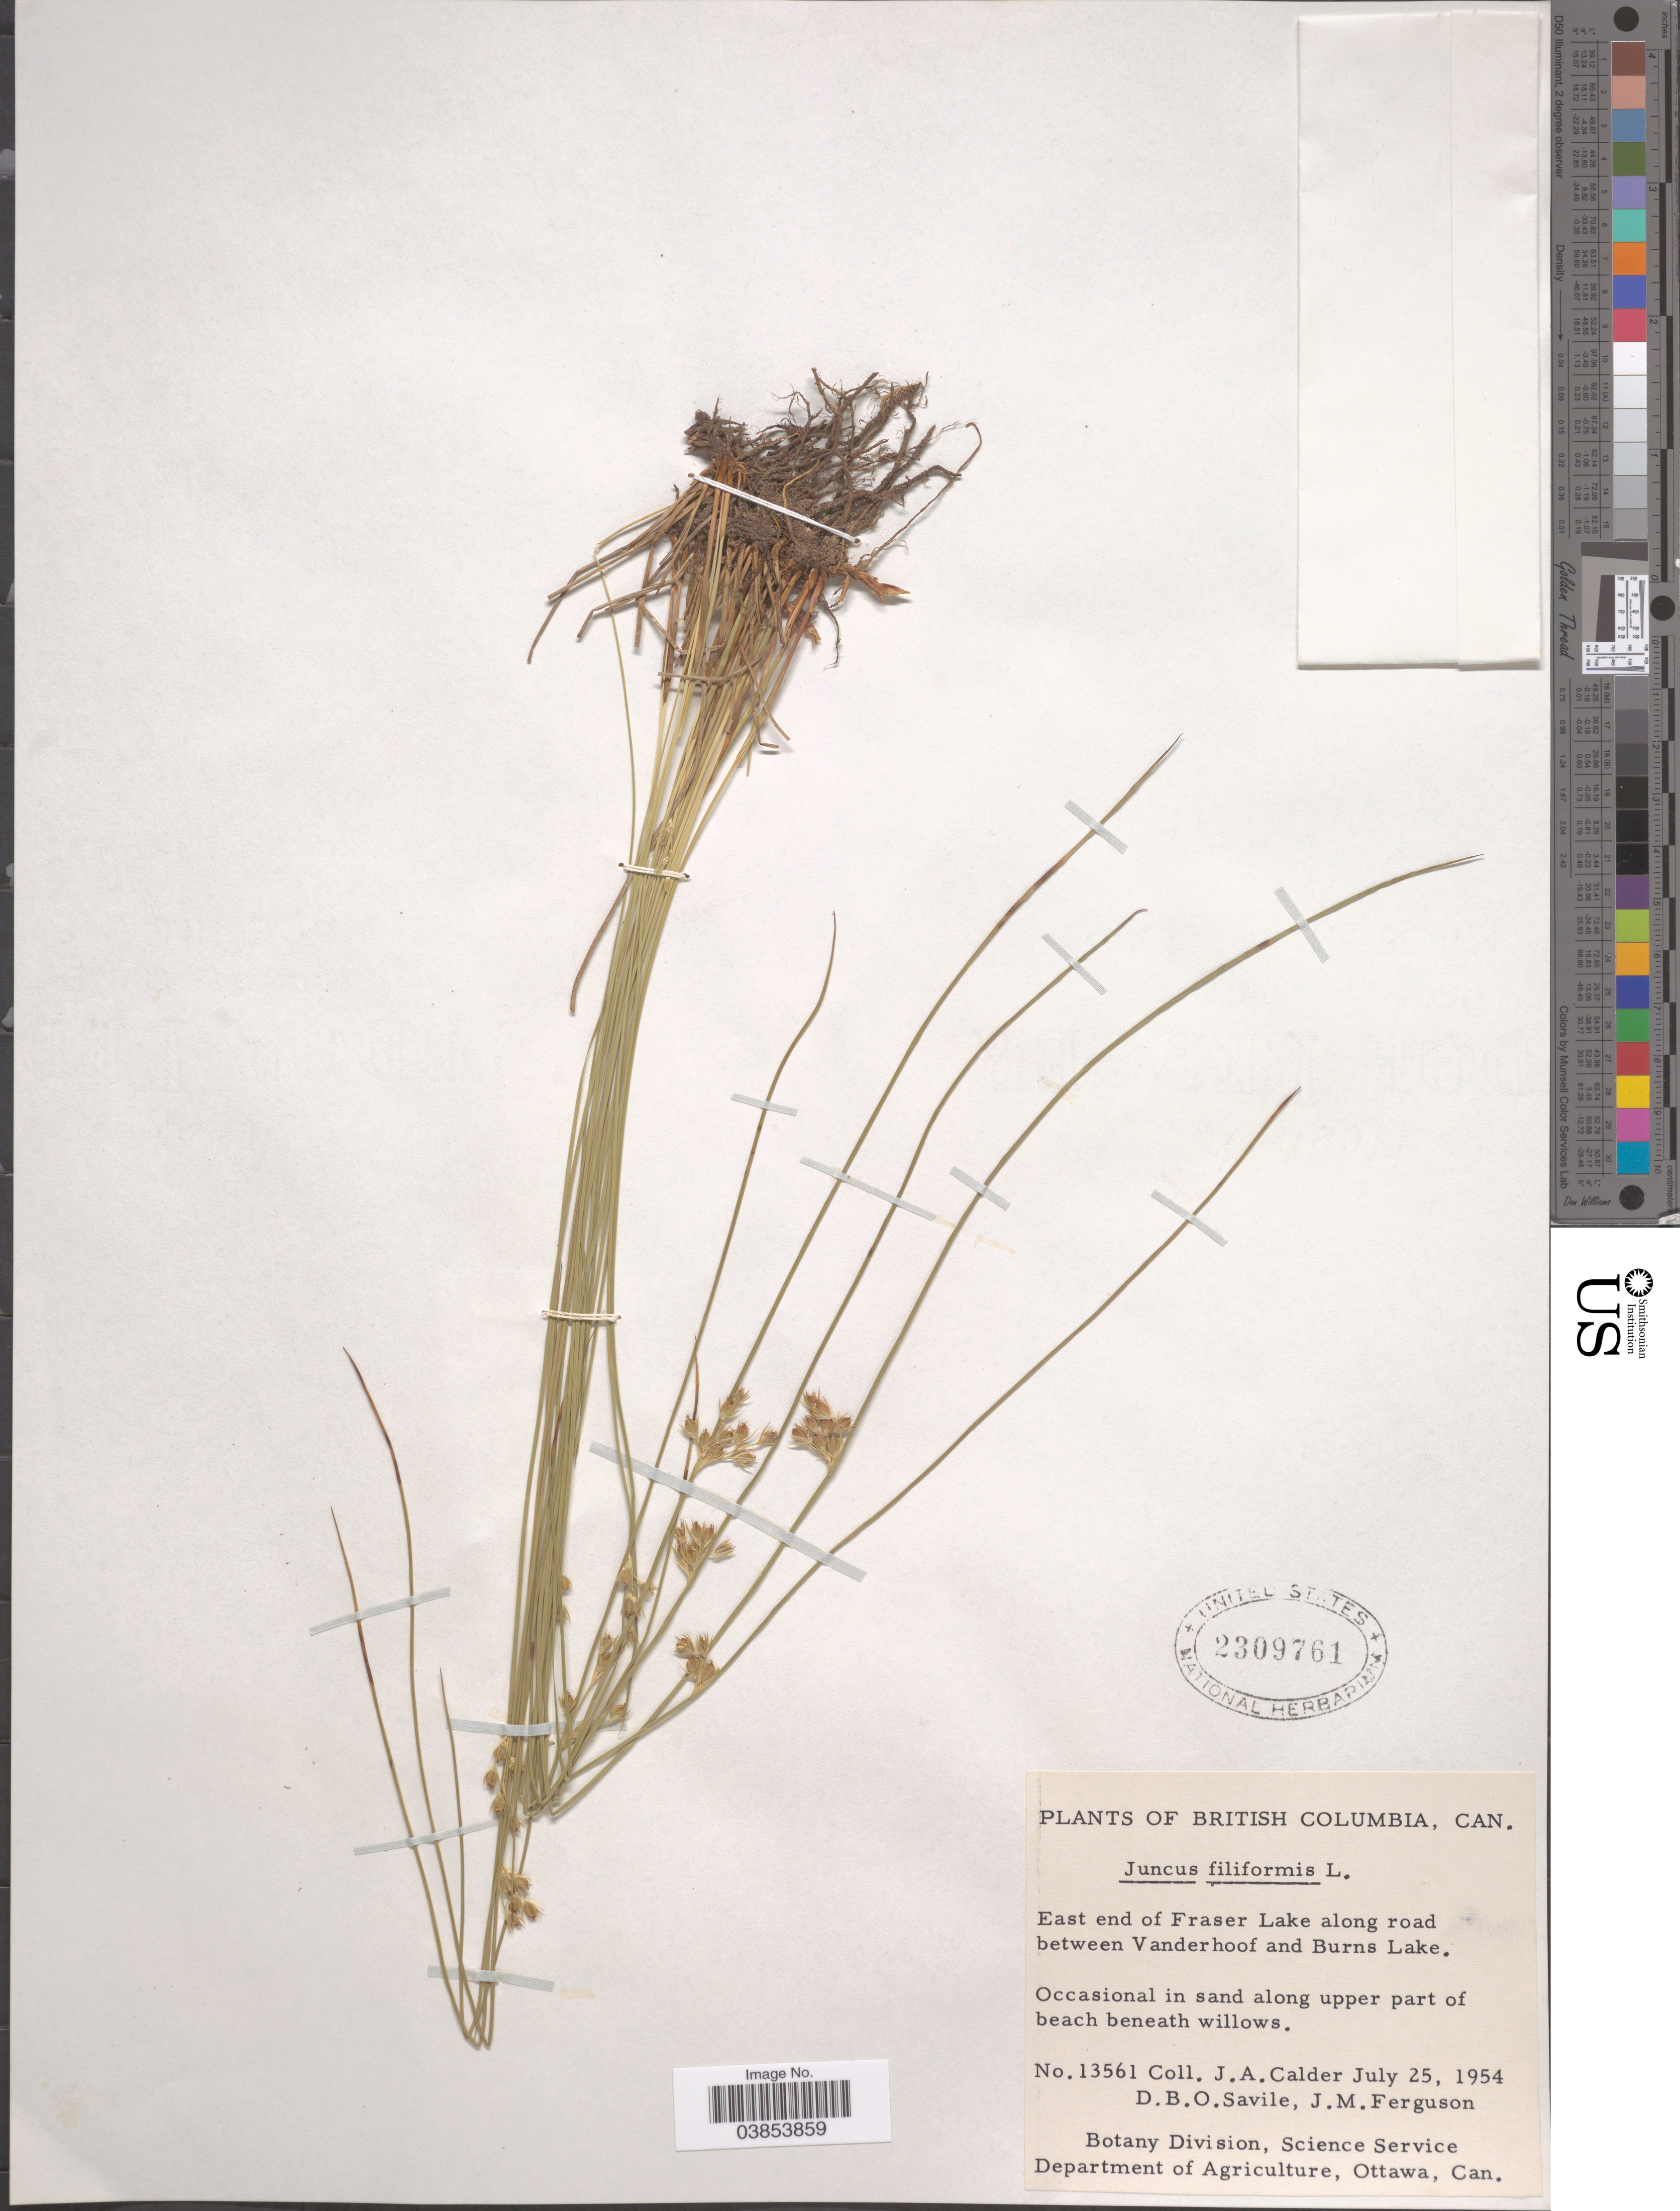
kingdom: Plantae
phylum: Tracheophyta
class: Liliopsida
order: Poales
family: Juncaceae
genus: Juncus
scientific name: Juncus filiformis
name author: L.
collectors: J. A. Calder, D. Savile & J. M. Ferguson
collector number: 13561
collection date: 1954-07-25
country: Canada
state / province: British Columbia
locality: East end of Fraser Lake along road between Vanderhoof and Burns Lake.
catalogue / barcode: US 2309761